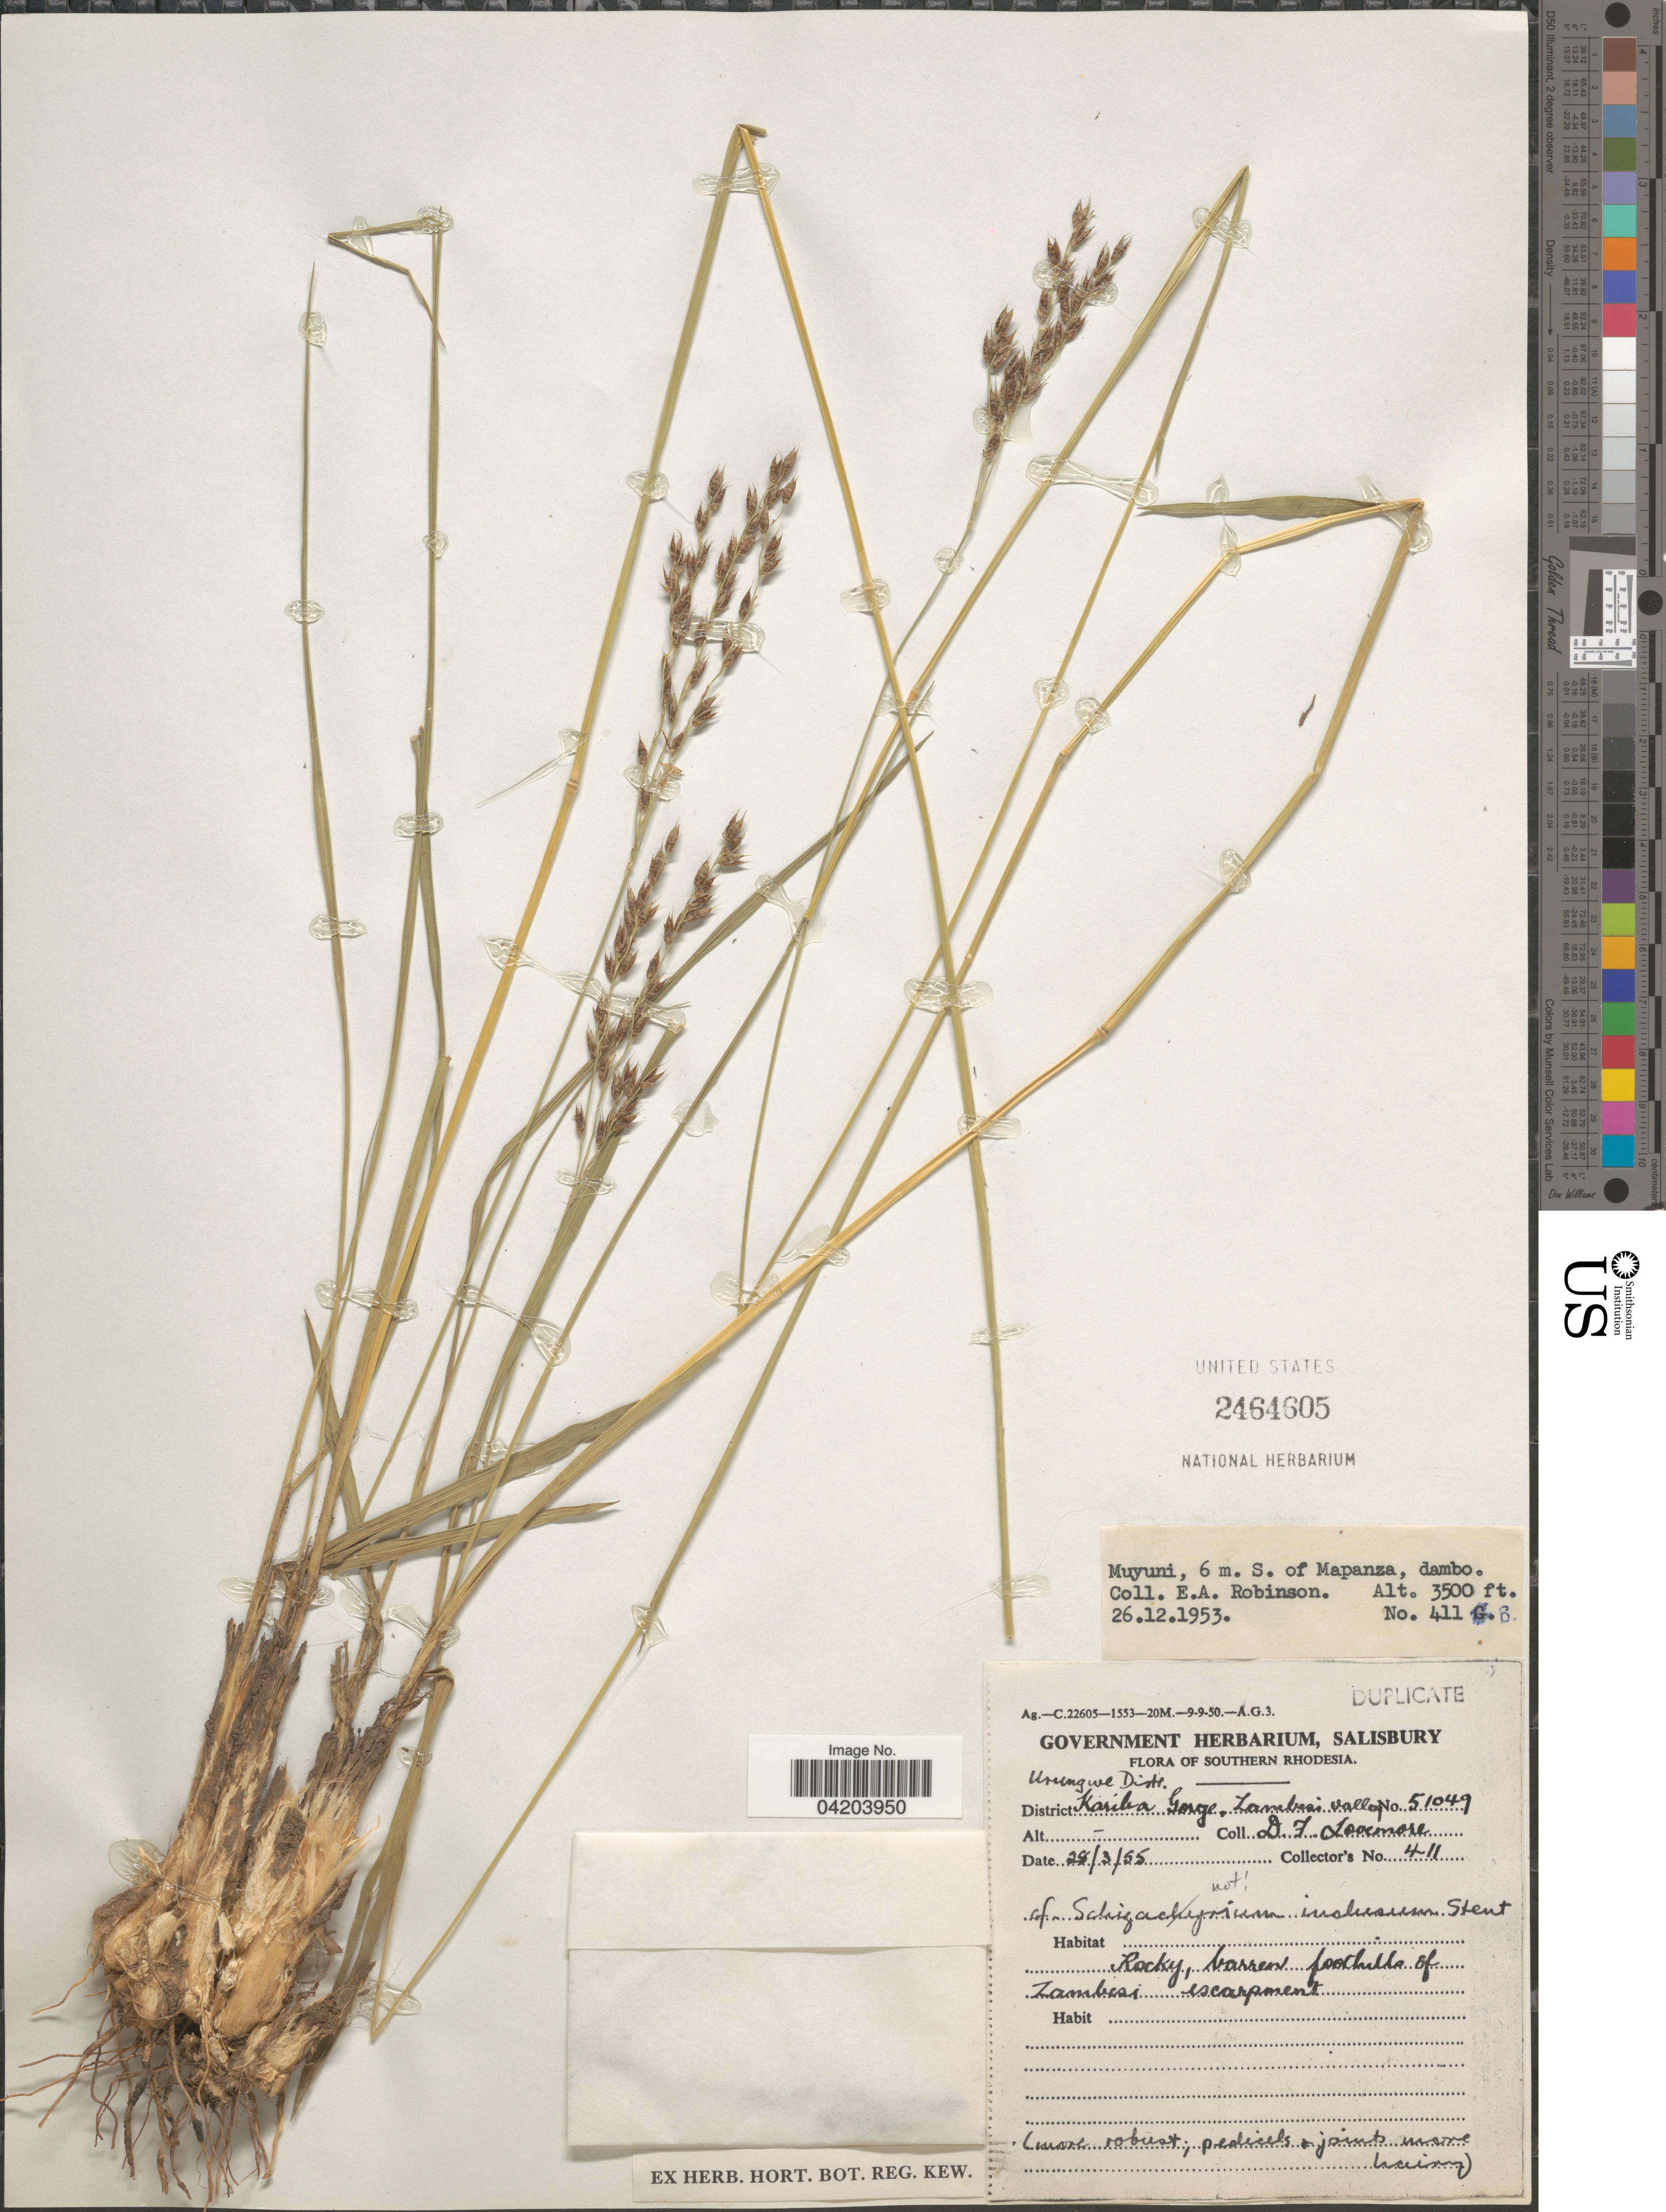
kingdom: Plantae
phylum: Tracheophyta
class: Liliopsida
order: Poales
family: Poaceae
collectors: E. A. Robinson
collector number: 411B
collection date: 1953-12-26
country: Zambia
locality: Muyuni, 6 m. S. of Mapanza, dambo.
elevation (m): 1067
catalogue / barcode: US 2464605